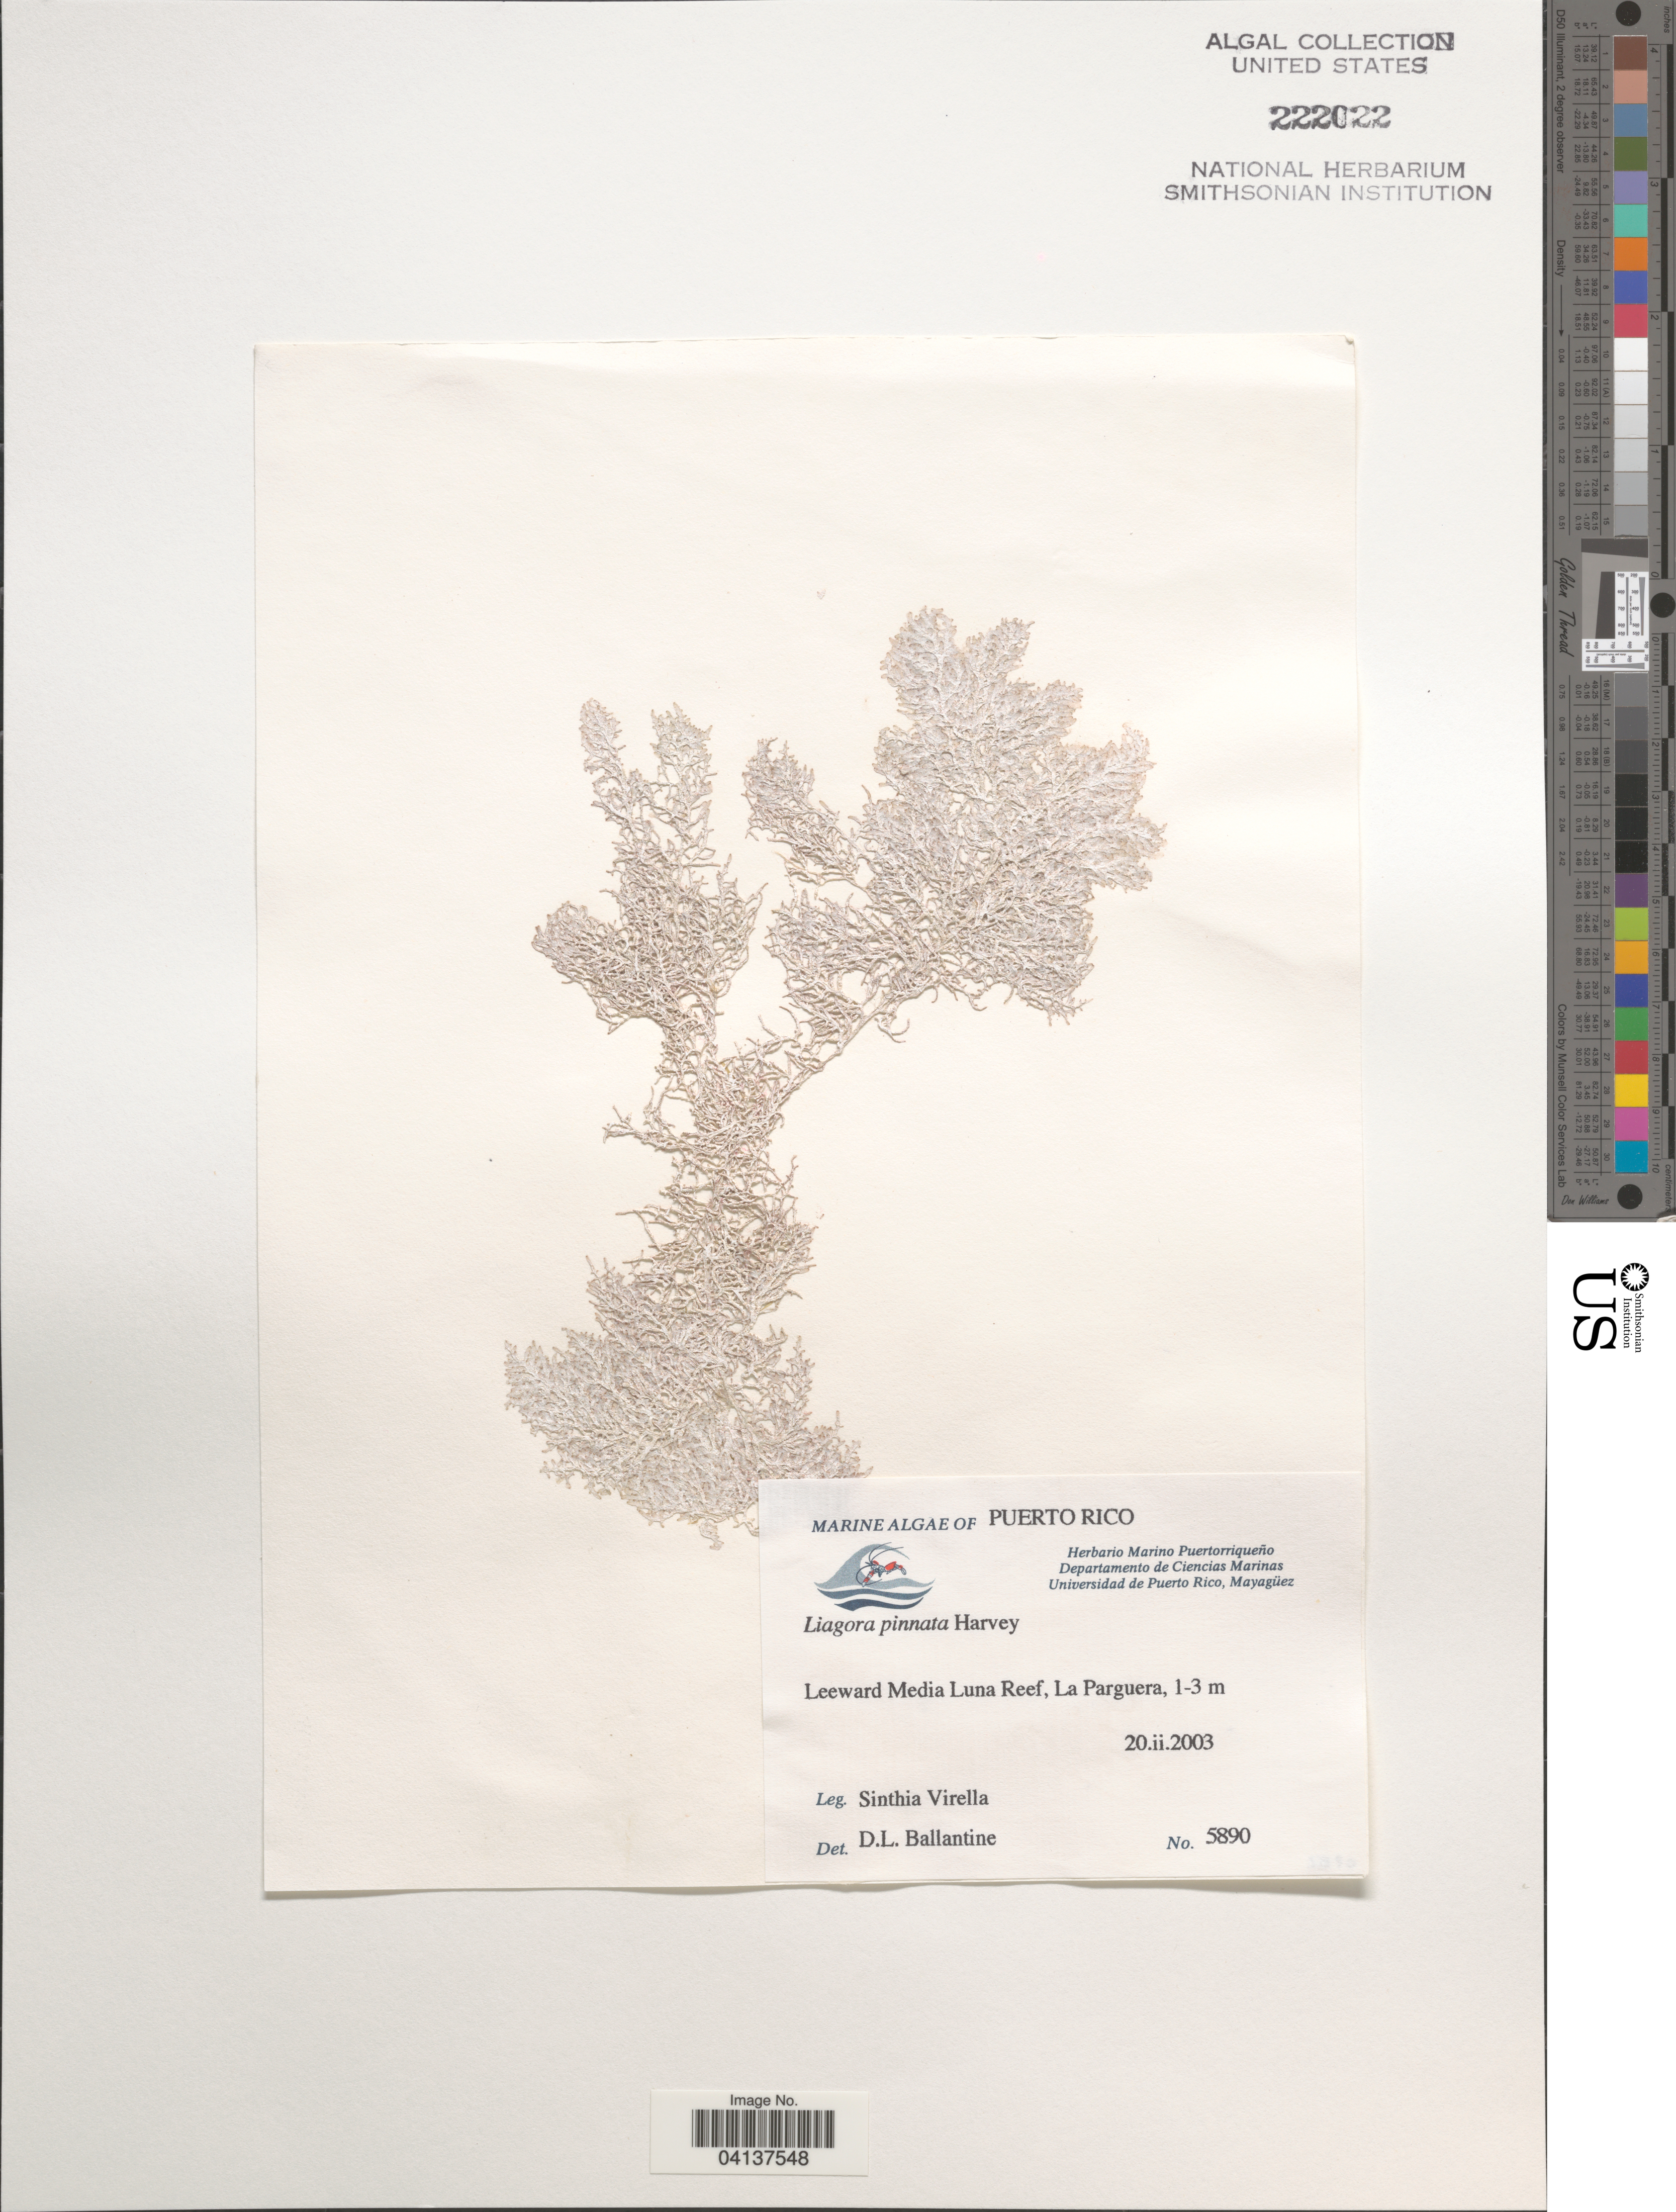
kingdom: Plantae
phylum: Rhodophyta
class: Florideophyceae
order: Nemaliales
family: Liagoraceae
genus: Liagora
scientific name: Liagora pinnata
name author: Harv.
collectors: S. Virella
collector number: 5890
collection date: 2003-02-20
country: Puerto Rico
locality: Leeward Media Luna Reef, La Parguera.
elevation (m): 1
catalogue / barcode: US 222022